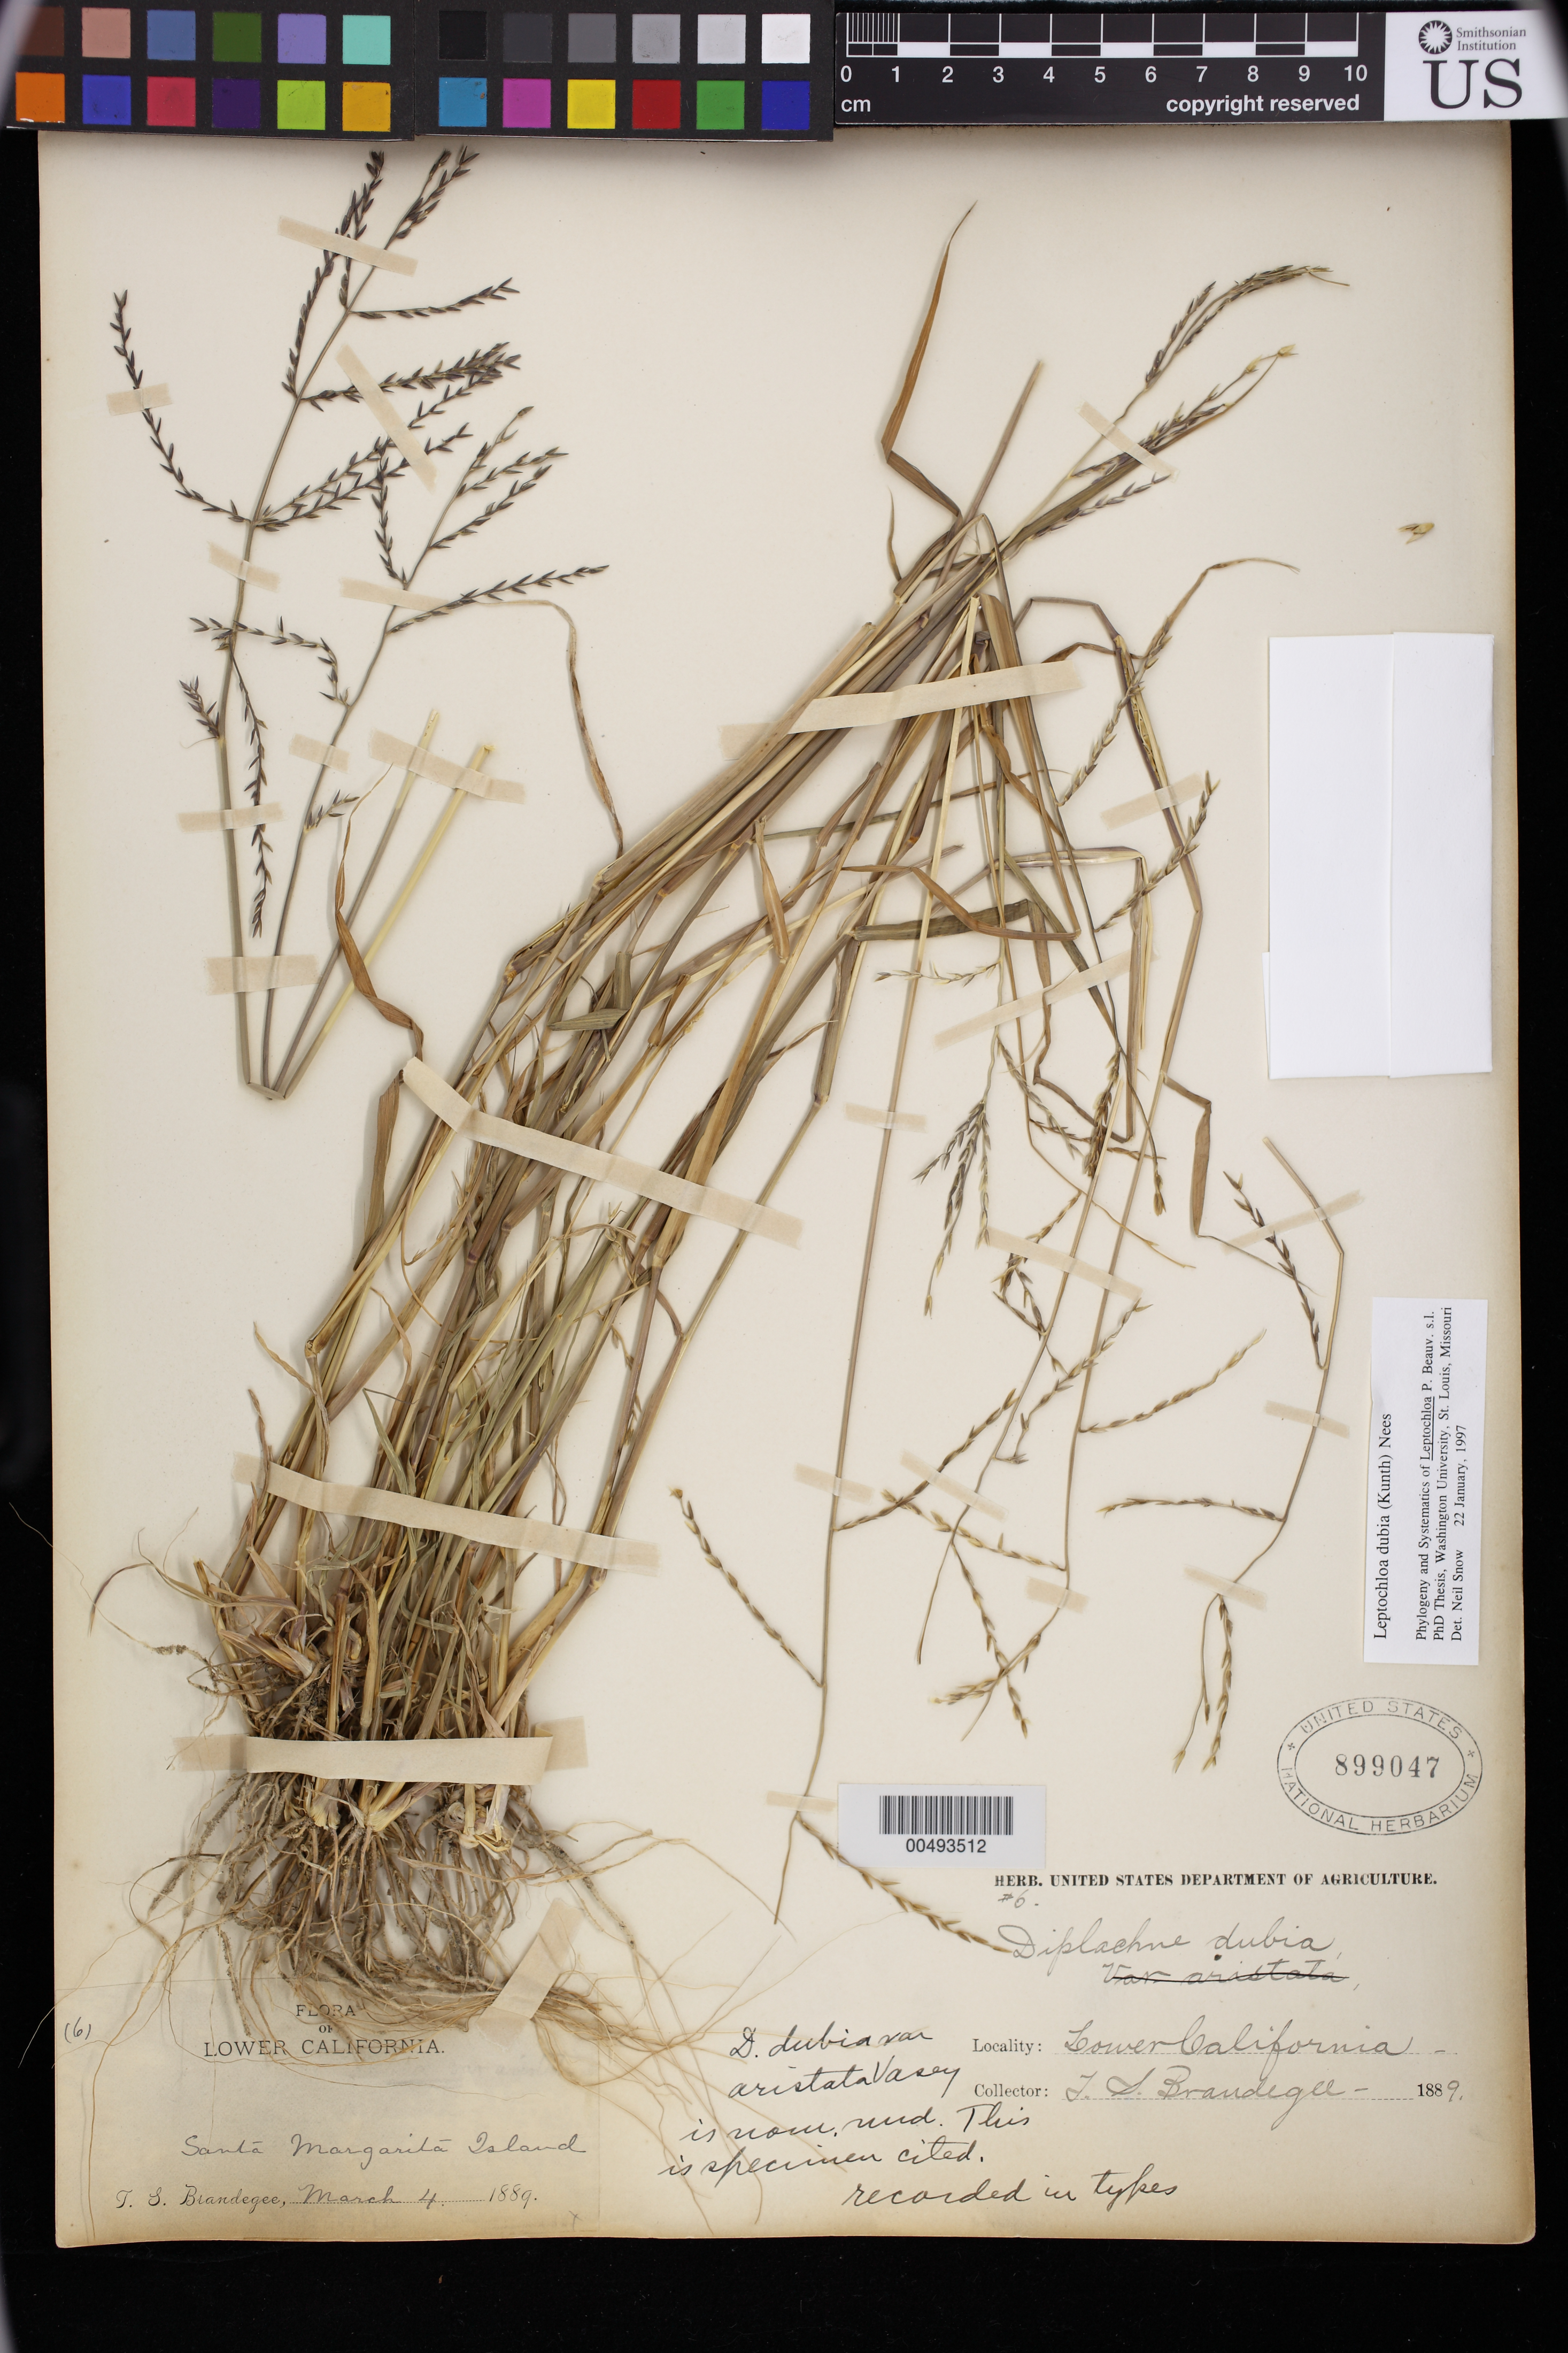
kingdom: Plantae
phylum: Tracheophyta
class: Liliopsida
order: Poales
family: Poaceae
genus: Leptochloa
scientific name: Leptochloa dubia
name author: (Kunth) Nees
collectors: T. S. Brandegee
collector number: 6 or 61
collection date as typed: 4 Mar 1889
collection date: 1889-03-04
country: Mexico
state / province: Baja California Sur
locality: Santa Margarita Island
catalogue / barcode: US 899047